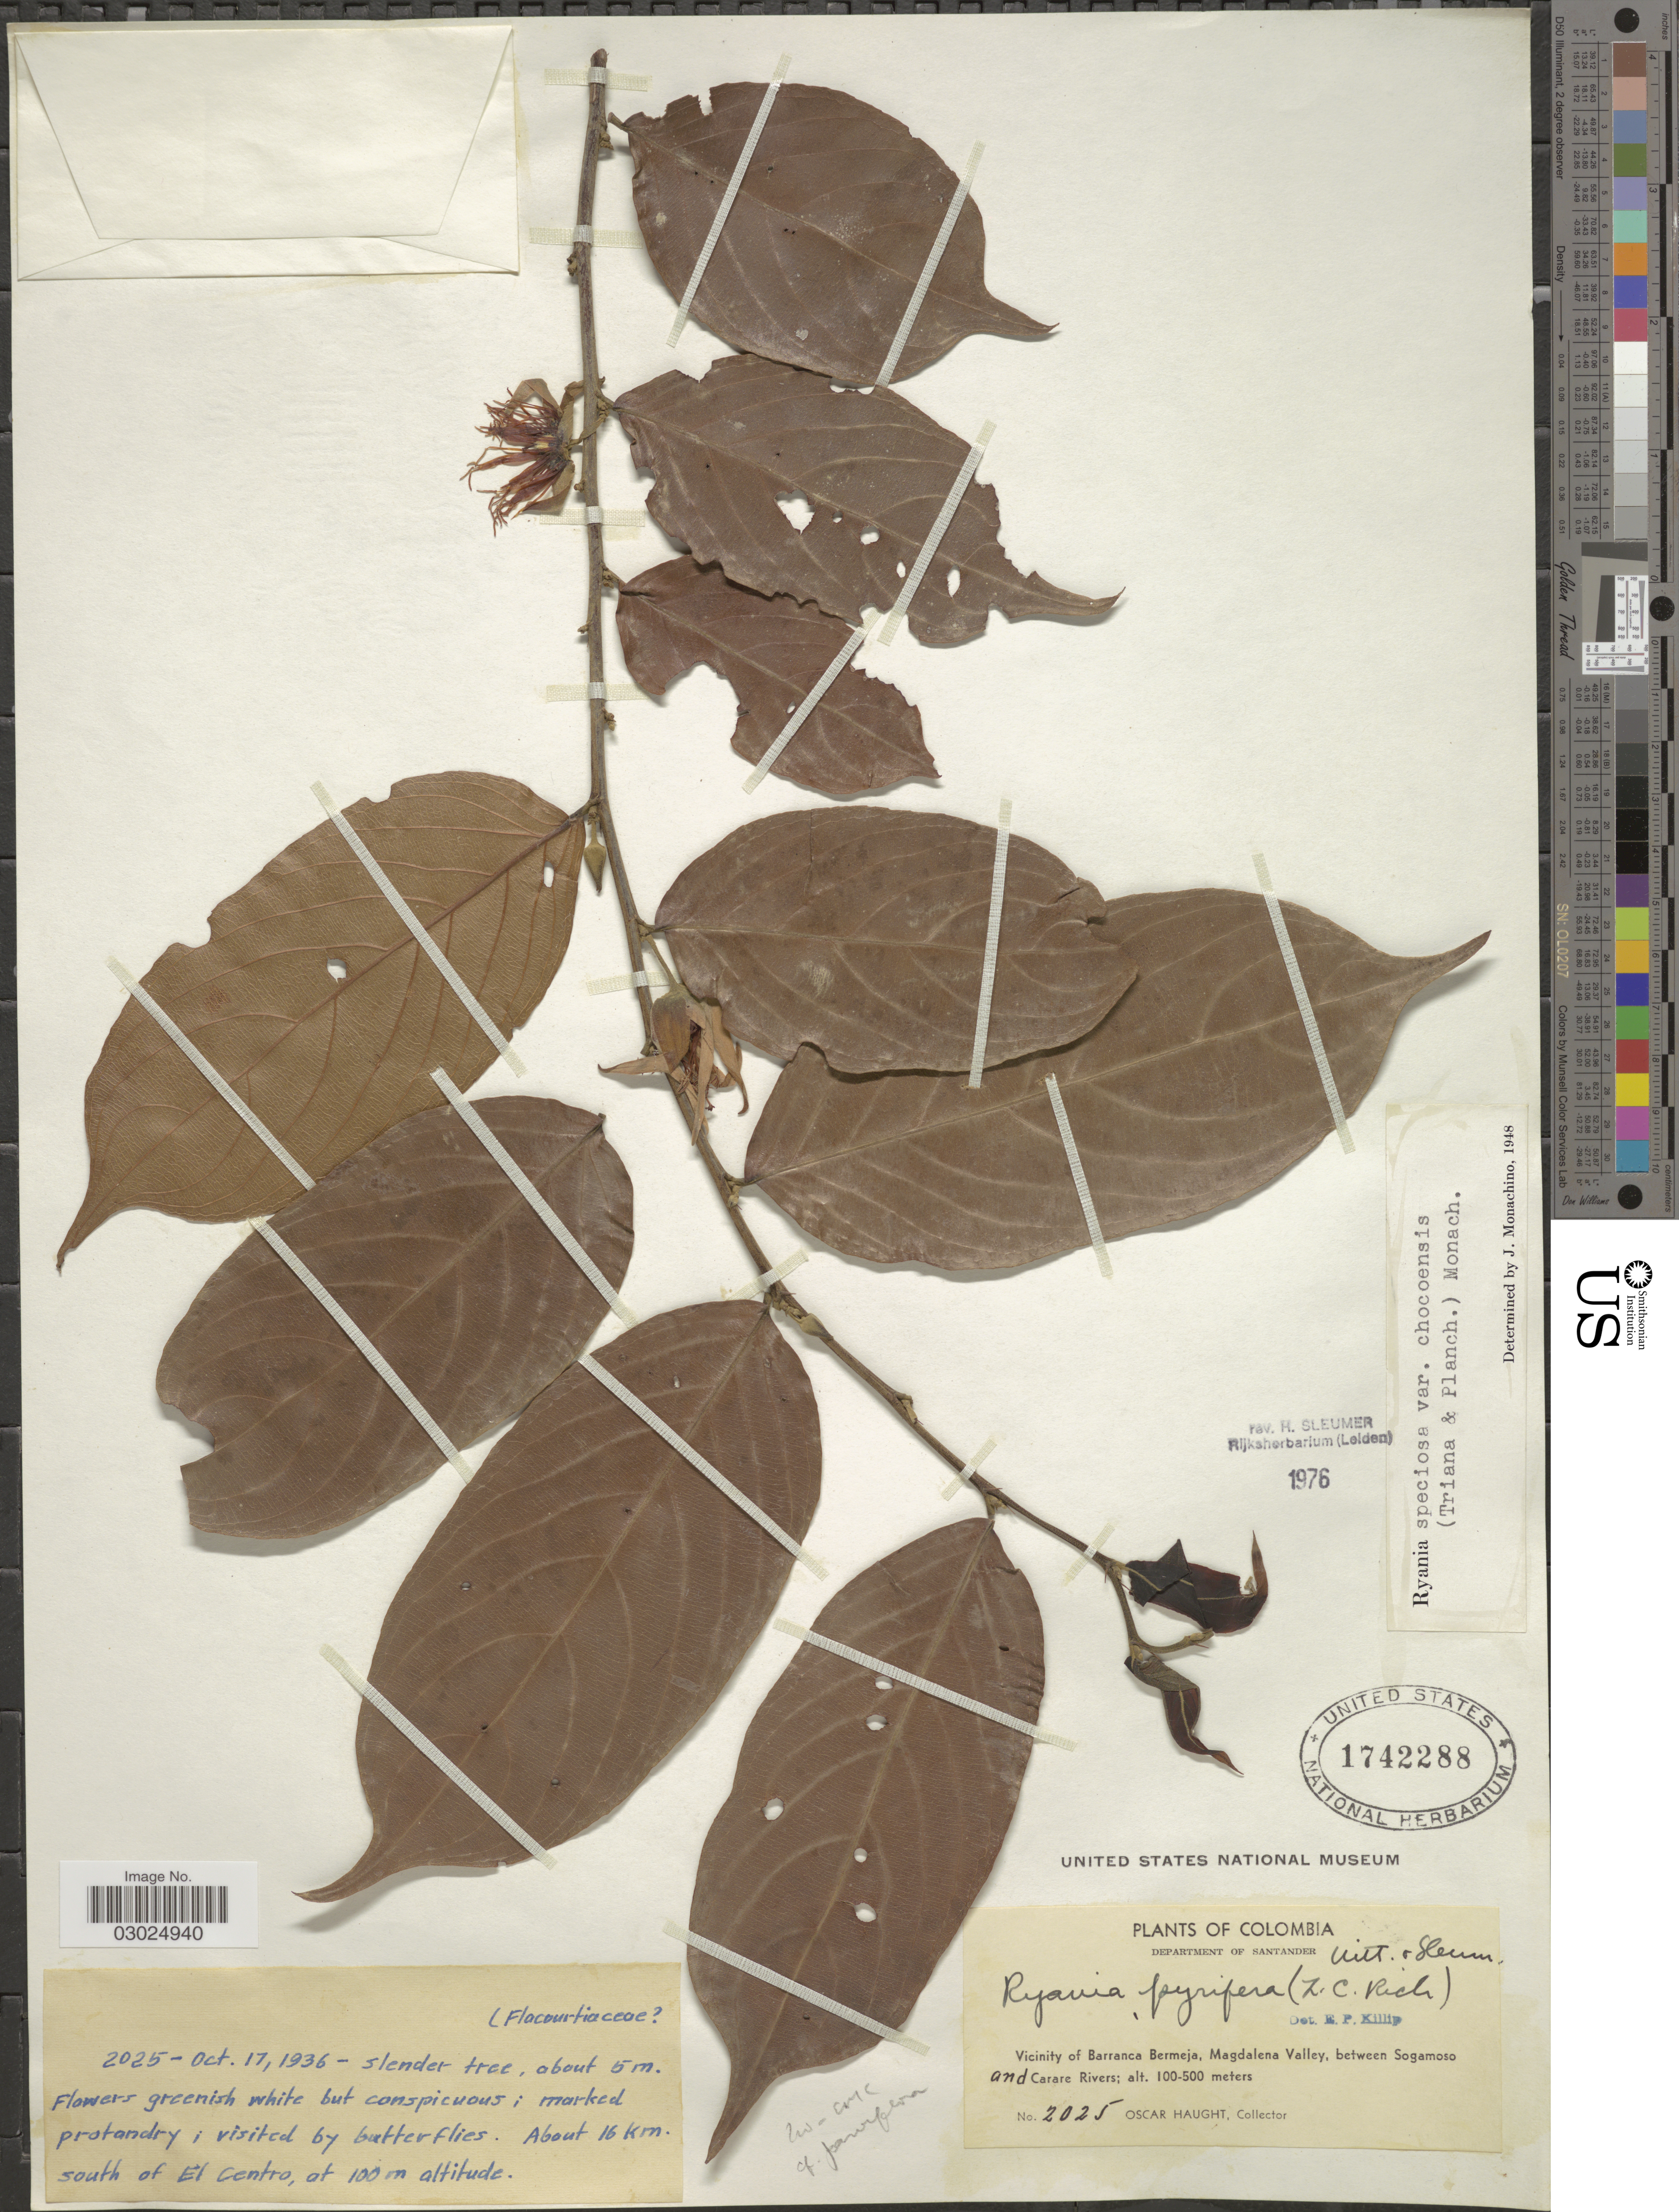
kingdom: Plantae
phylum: Tracheophyta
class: Magnoliopsida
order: Malpighiales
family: Salicaceae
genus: Ryania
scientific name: Ryania speciosa var. chocoensis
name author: (Triana & Planch.) Monach.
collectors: O. L. Haught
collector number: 2025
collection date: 1936-10-17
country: Colombia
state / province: Santander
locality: Department of Santander. Vicinity of Barranca Bermeja, Magdalena Valley, between Sogamoso and Carare Rivers. About 16 km. south of El Centro.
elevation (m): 100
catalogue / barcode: US 1742288